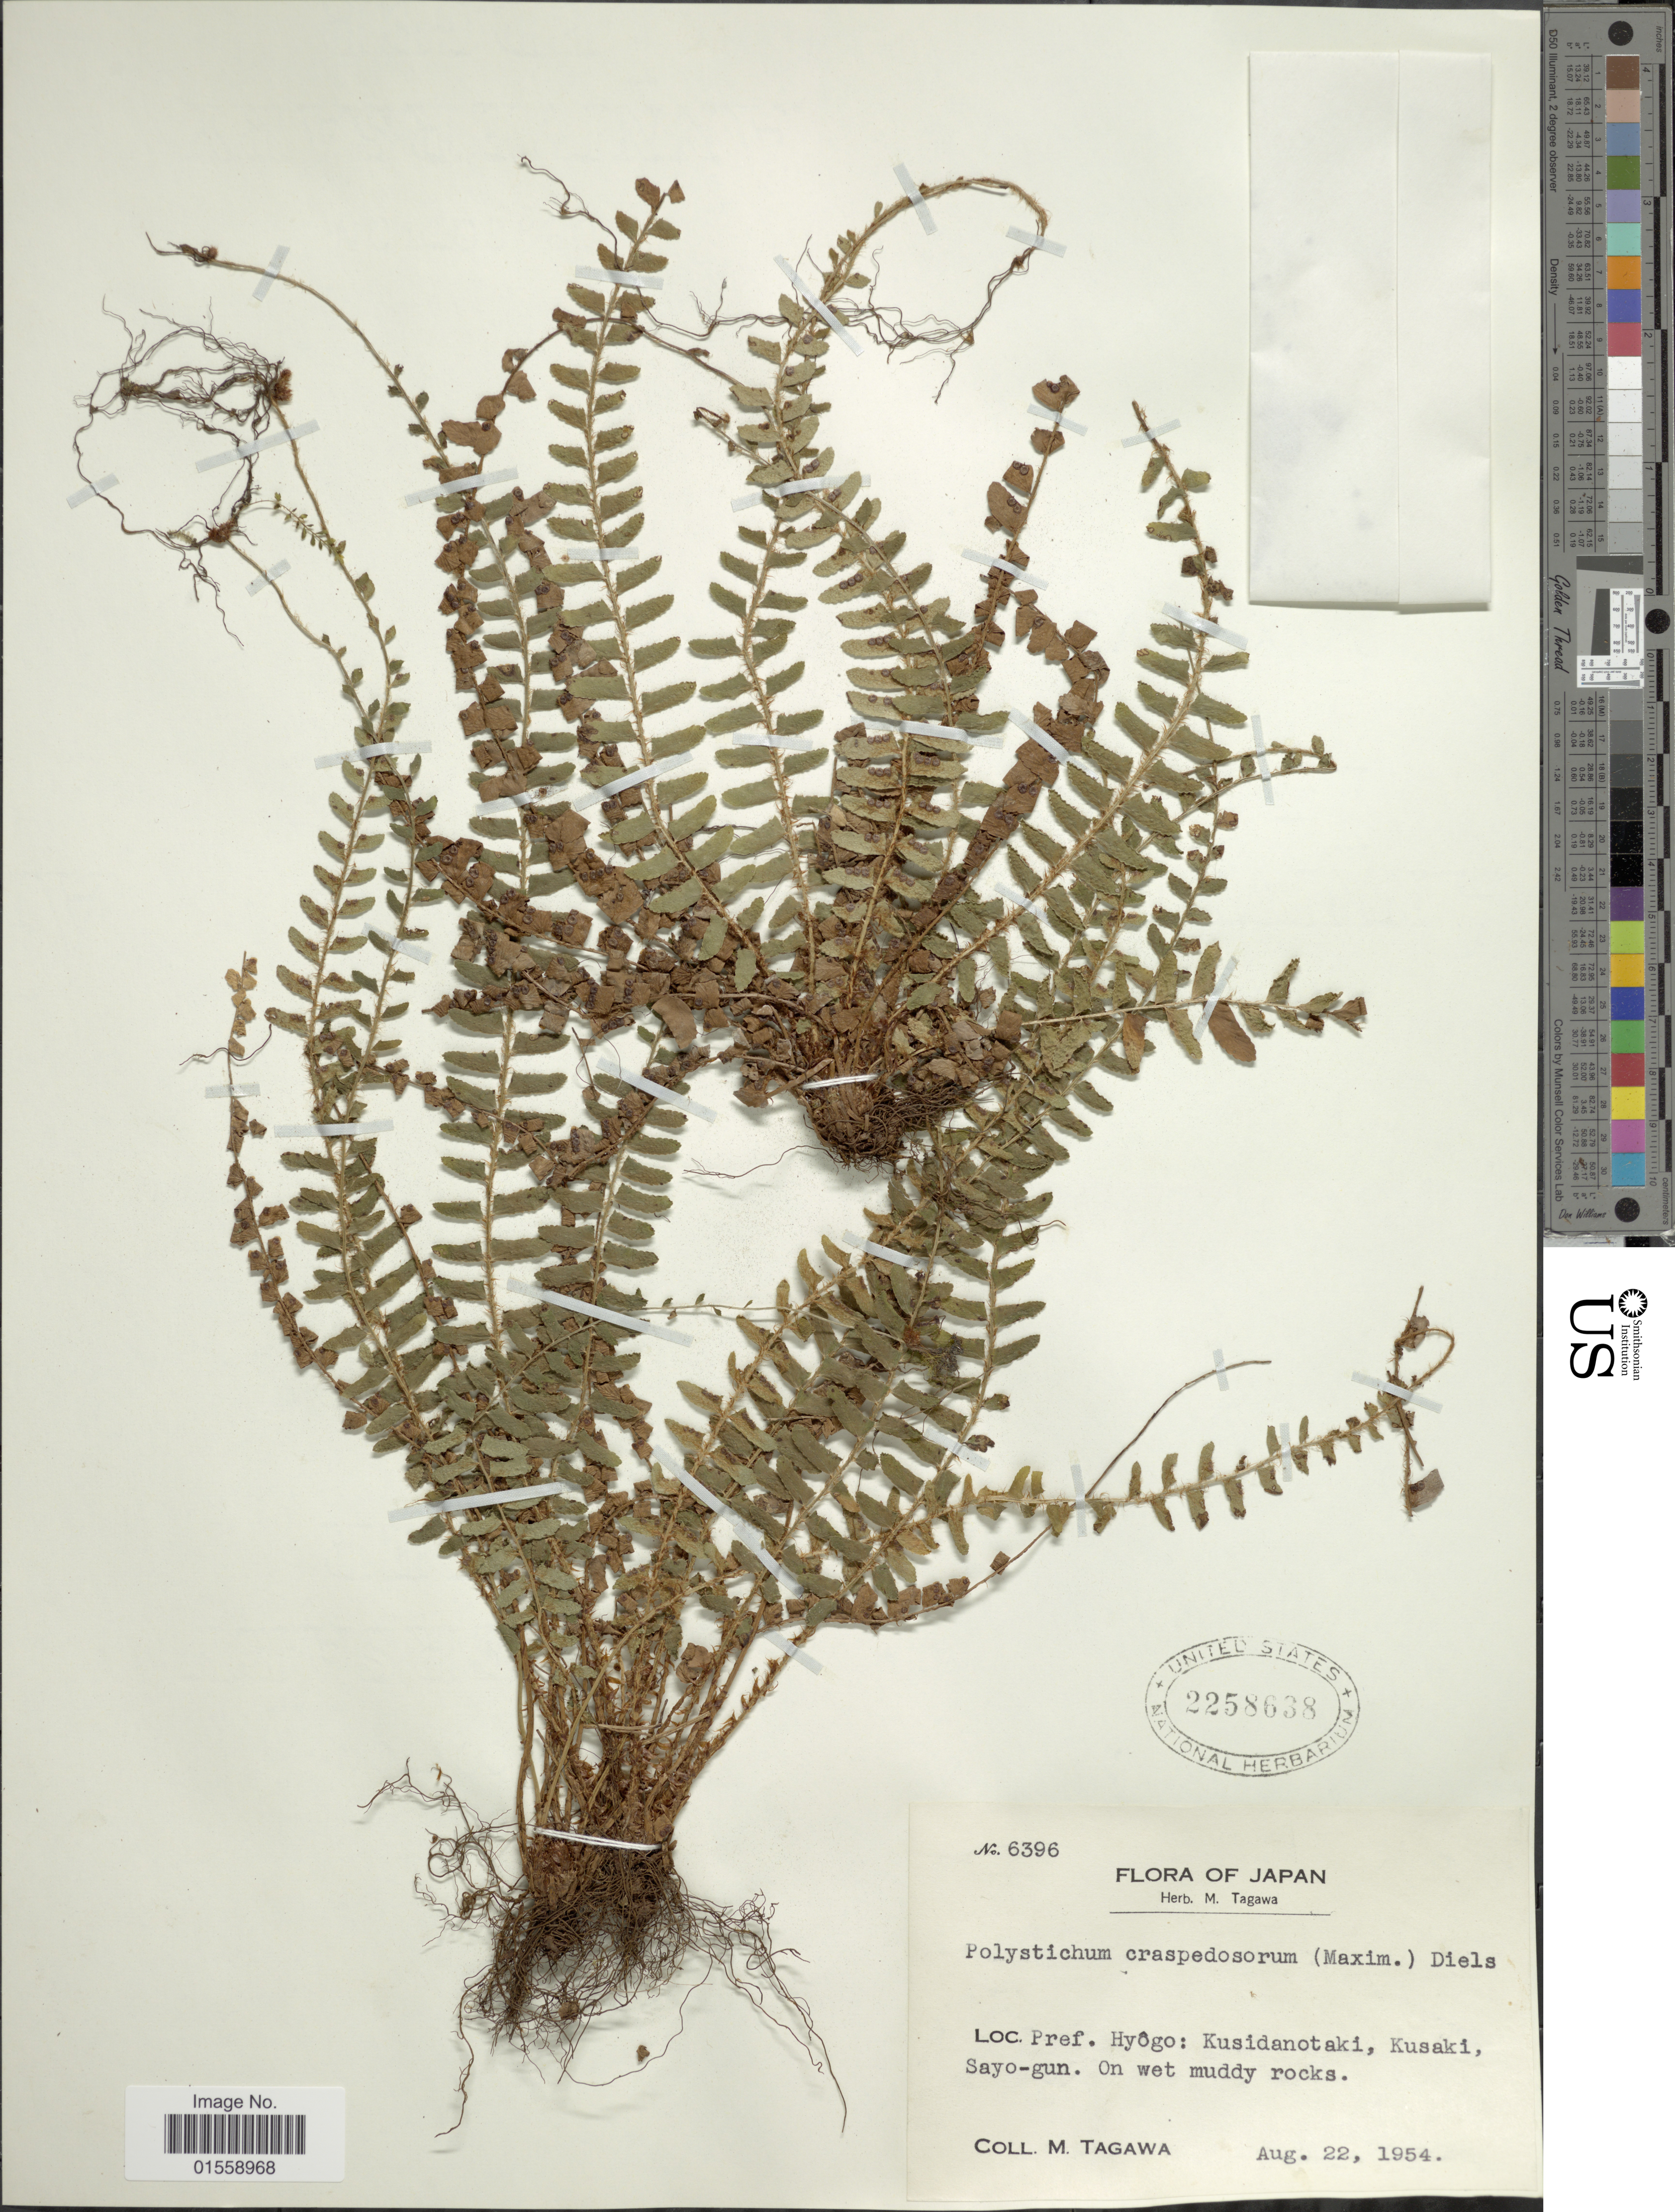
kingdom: Plantae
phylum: Tracheophyta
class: Polypodiopsida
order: Polypodiales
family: Dryopteridaceae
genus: Polystichum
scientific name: Polystichum craspedosorum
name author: (Maxim.) Diels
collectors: M. Tagawa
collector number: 6396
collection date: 1954-08-22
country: Japan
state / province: Hyogo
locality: Kusidanotaki, Kusaki, Sayo-gun.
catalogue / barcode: US 2258638